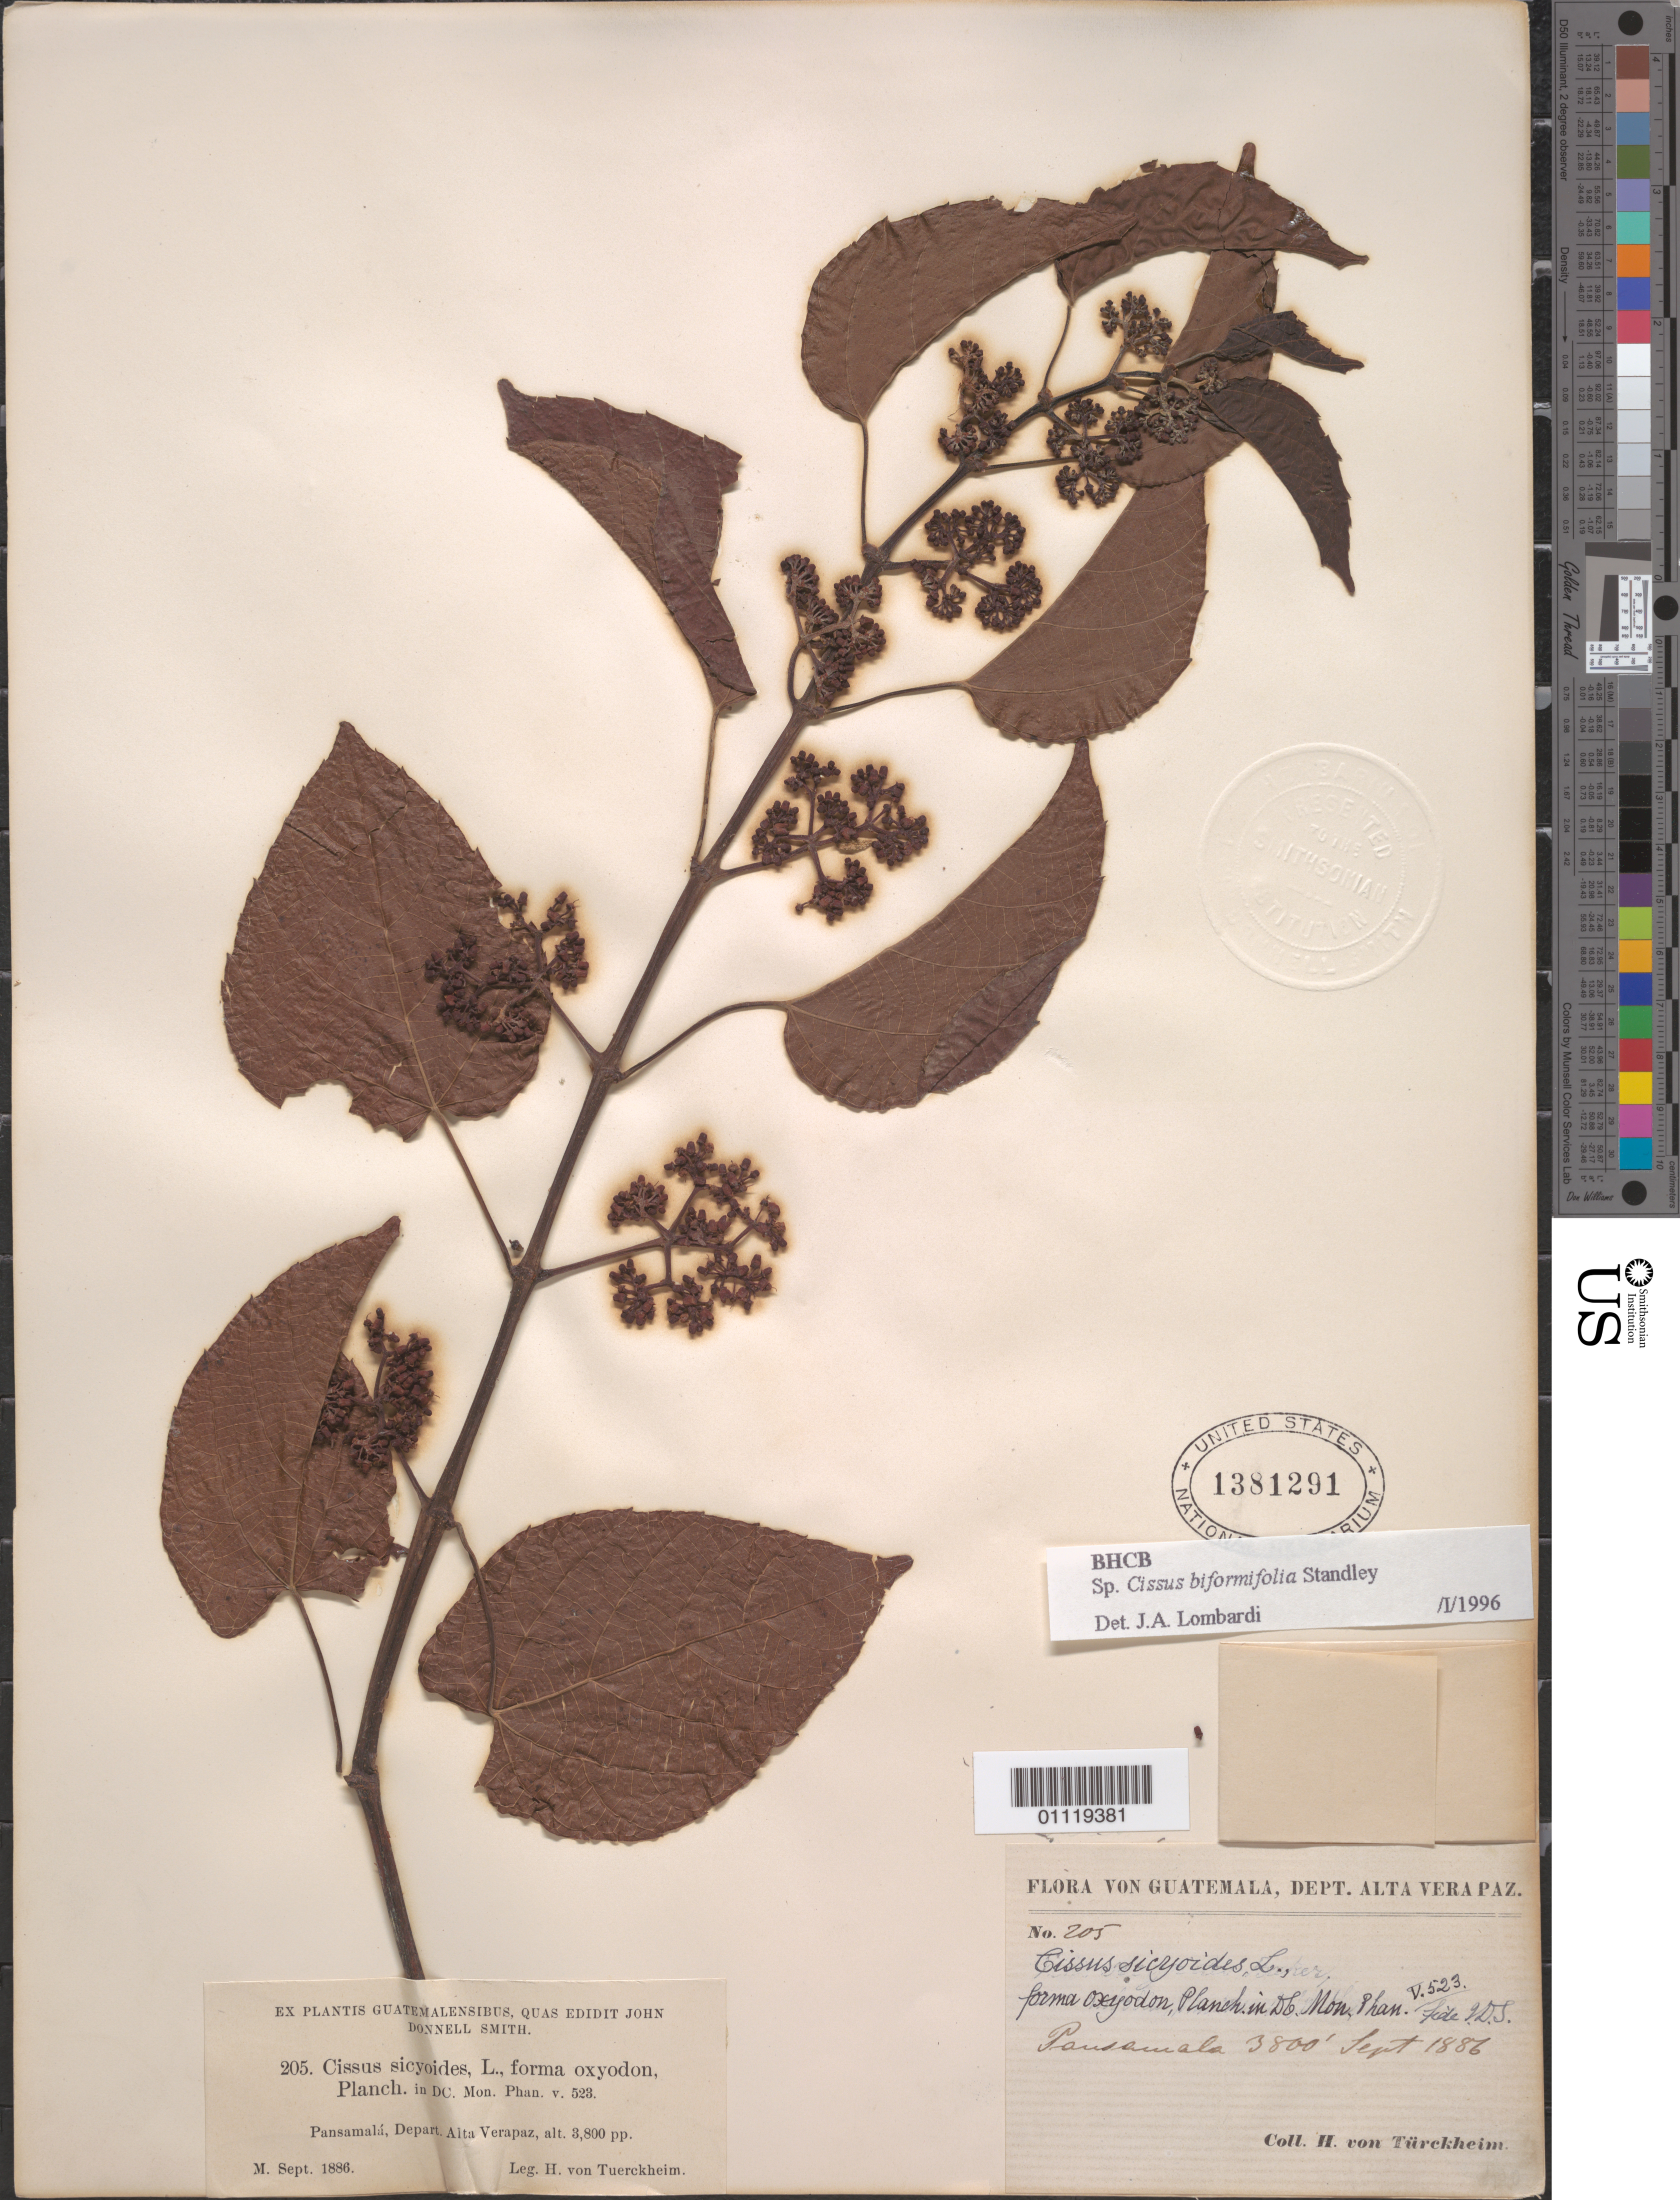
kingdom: Plantae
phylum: Tracheophyta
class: Magnoliopsida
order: Vitales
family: Vitaceae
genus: Cissus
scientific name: Cissus biformifolia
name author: Standl.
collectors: H. von Türckheim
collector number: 205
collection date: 1886-09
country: Guatemala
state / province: Alta Verapaz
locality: Pansamala.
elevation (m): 1158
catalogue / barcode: US 1381291